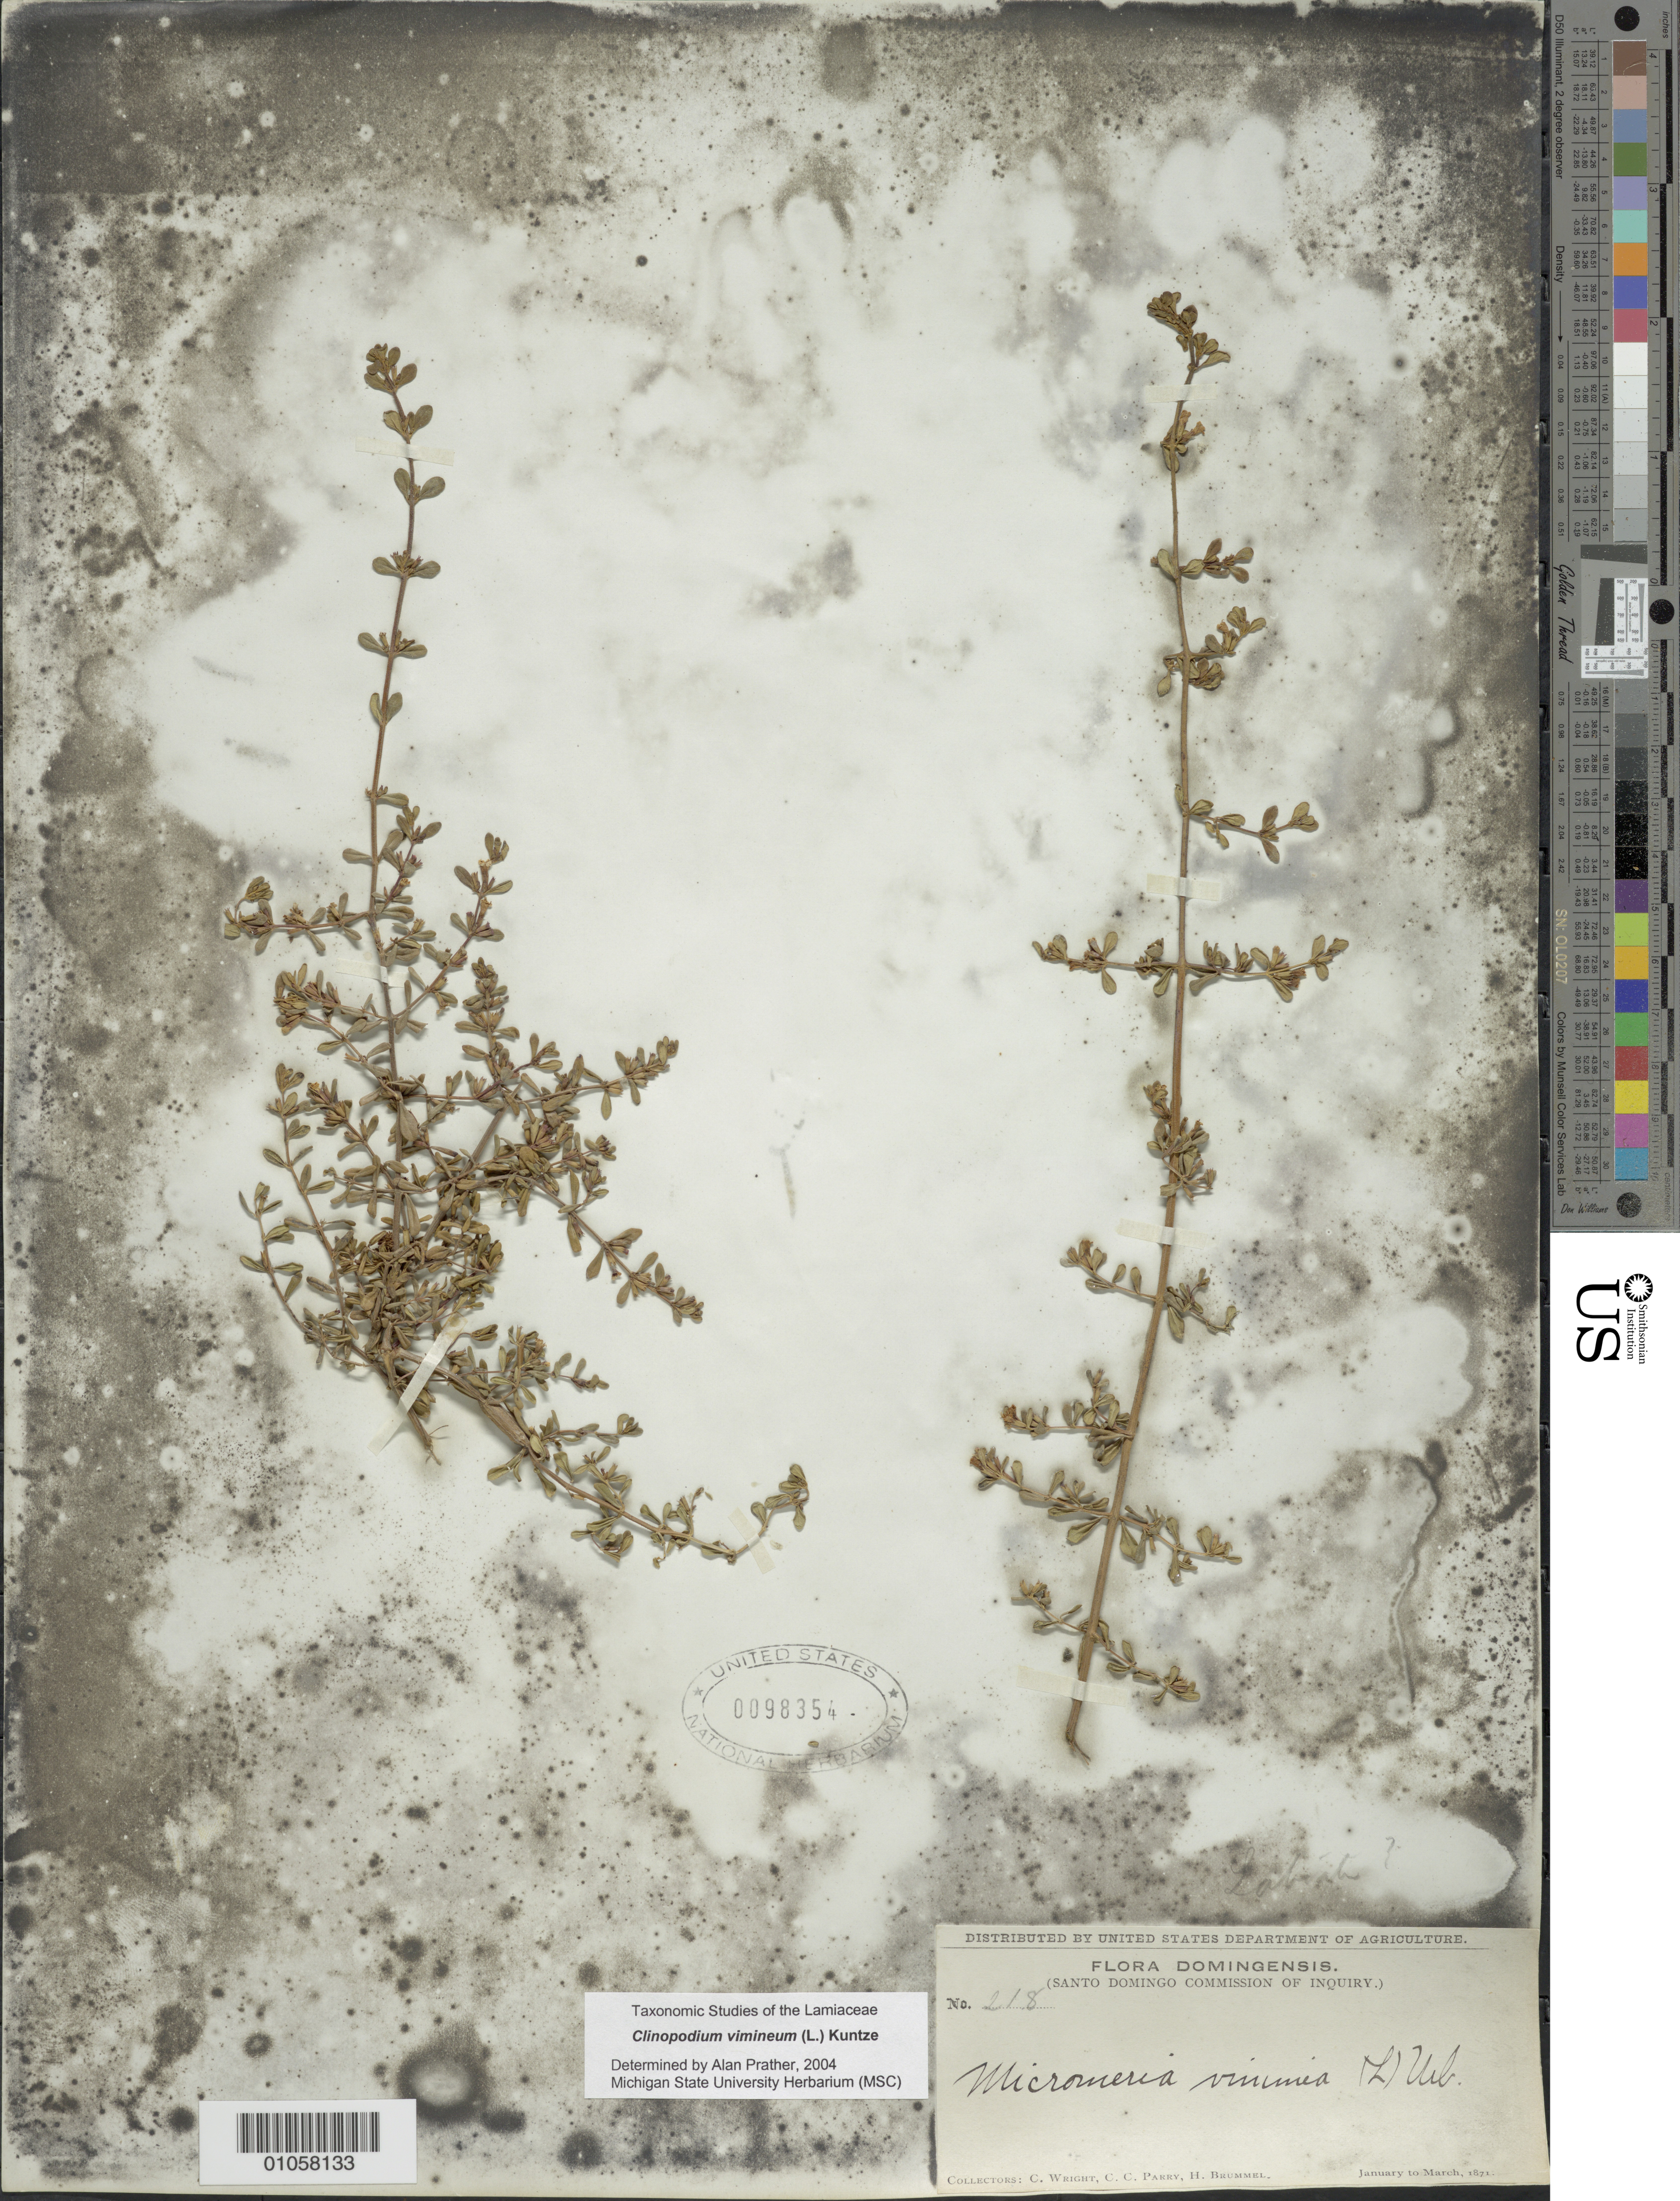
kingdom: Plantae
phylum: Tracheophyta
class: Magnoliopsida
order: Lamiales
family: Lamiaceae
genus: Clinopodium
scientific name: Clinopodium vimineum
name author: (L.) Kuntze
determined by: Prather, L. A.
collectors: C. Wright, C. C. Perry & H. Brummel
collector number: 218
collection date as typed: Jan 1871 to -- Mar 1871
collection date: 1871-01/1871-03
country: Dominican Republic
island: Hispaniola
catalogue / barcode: US 98354